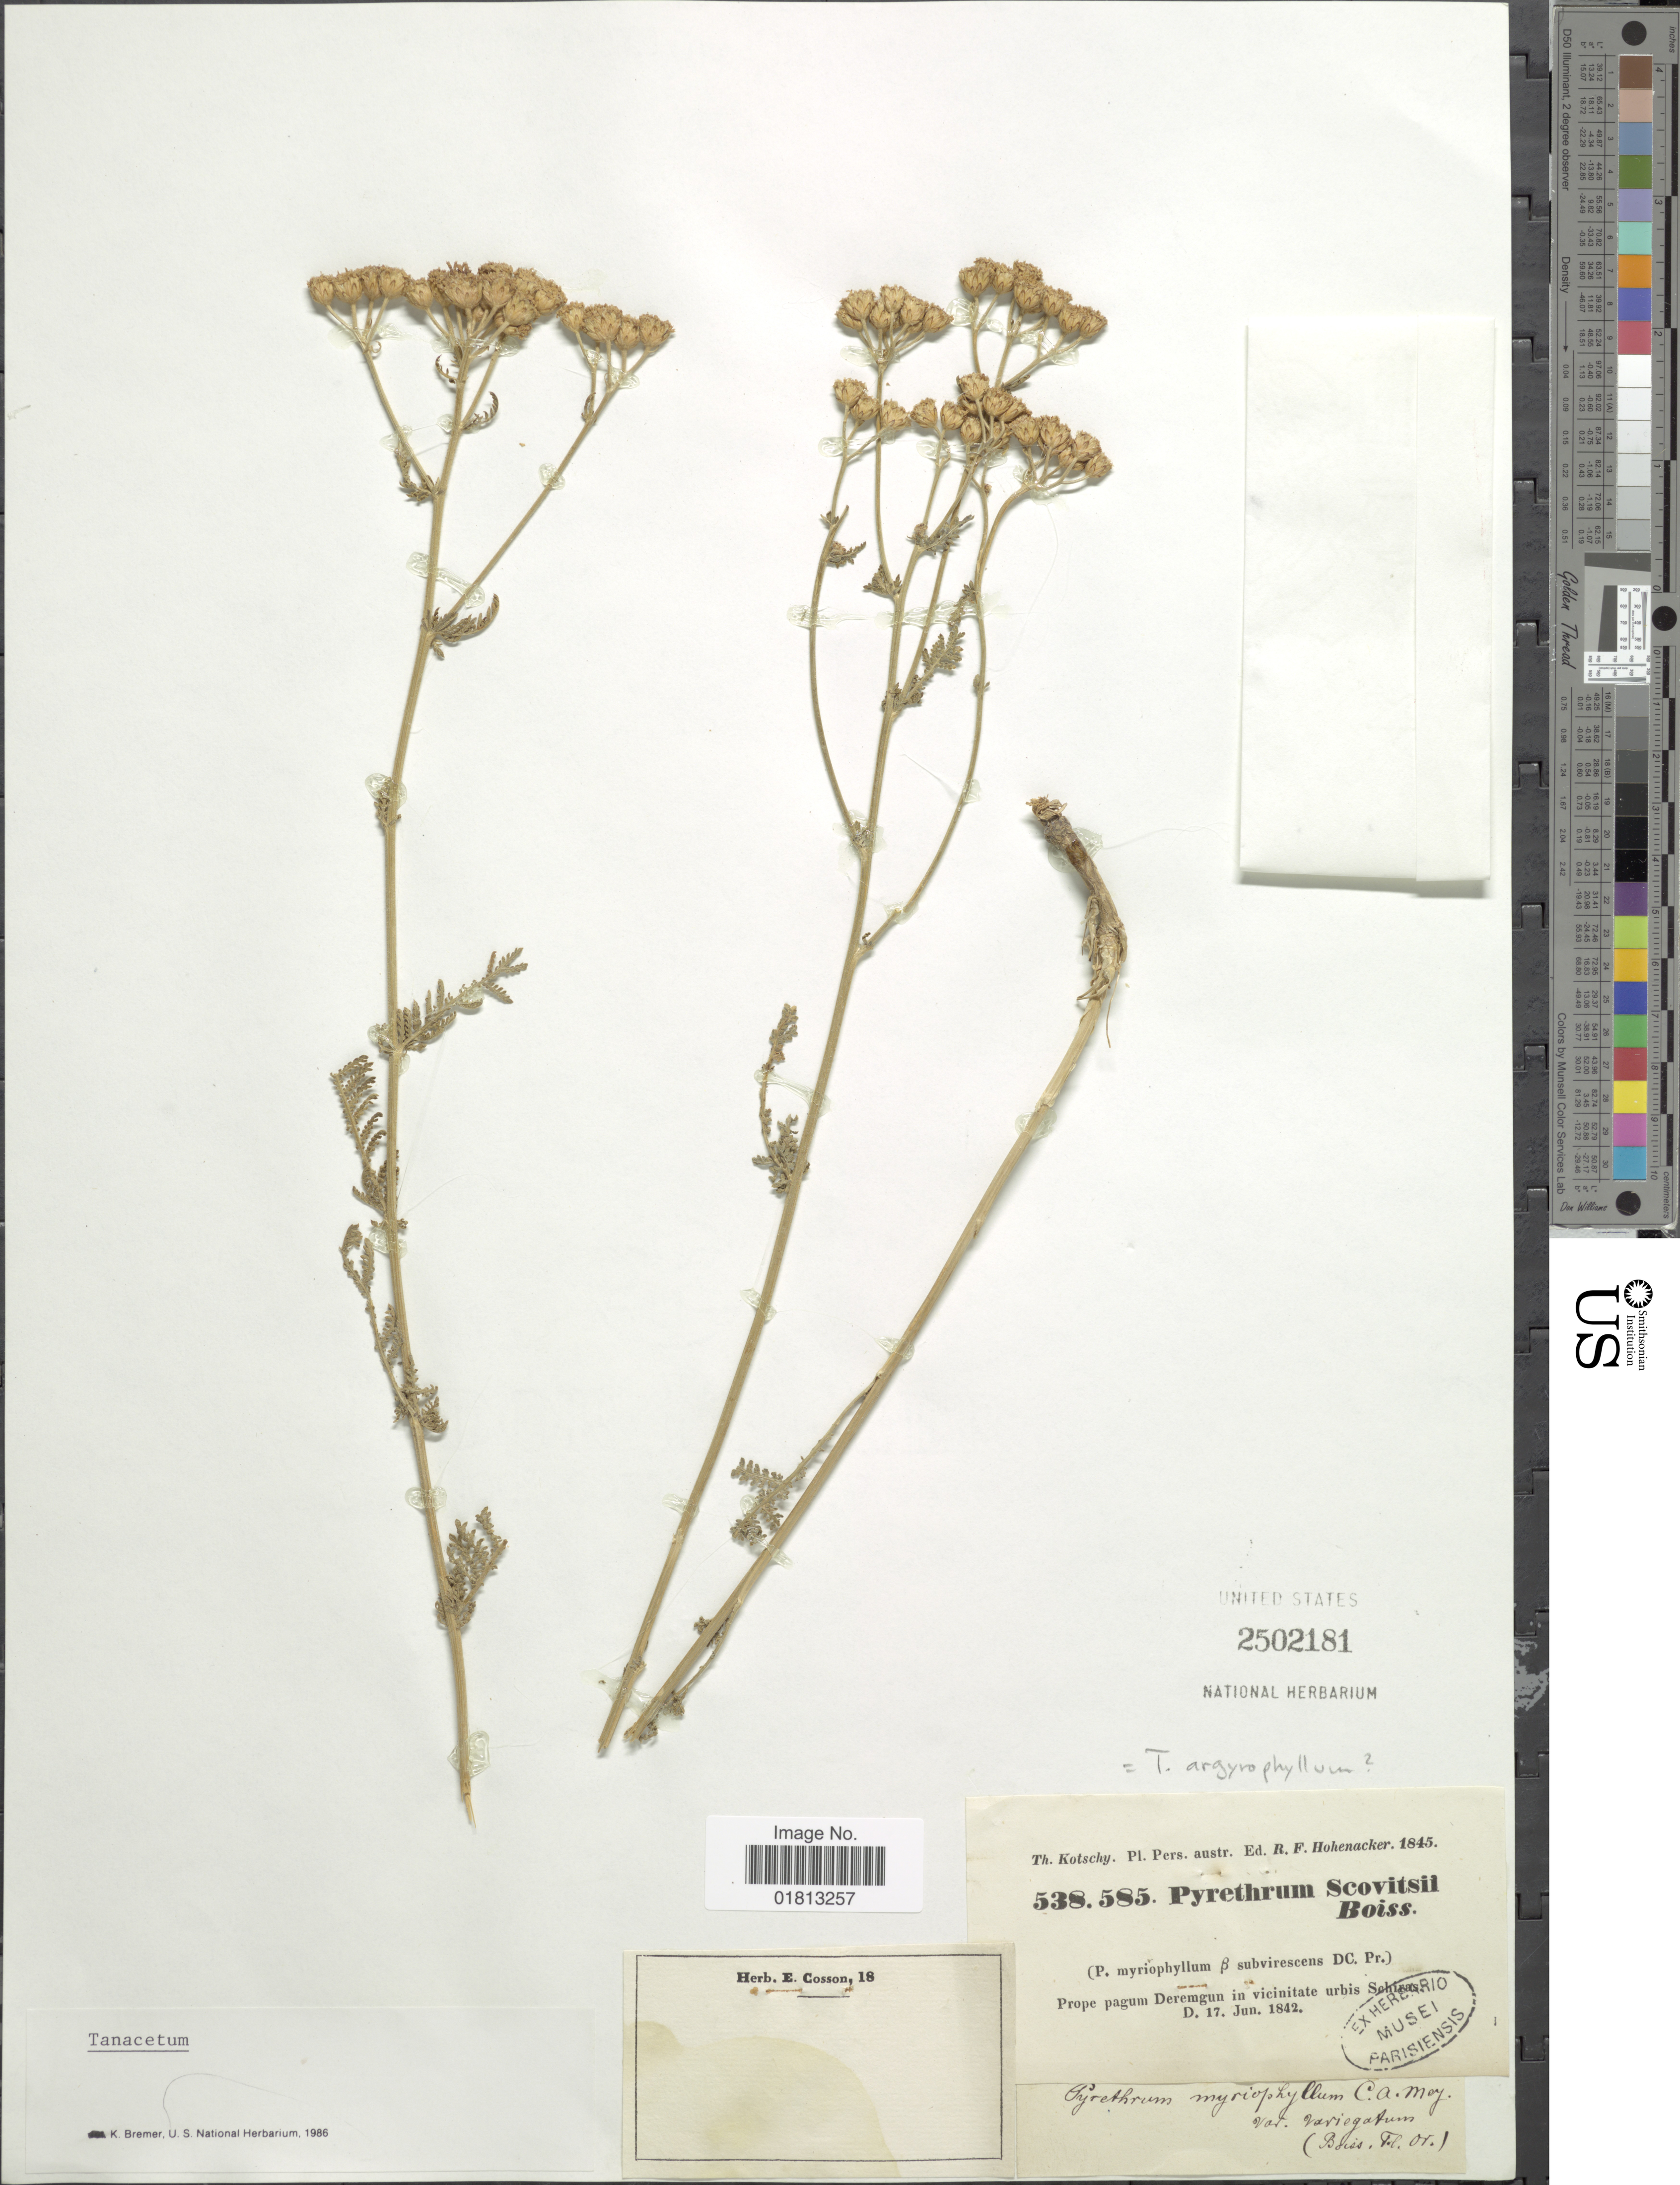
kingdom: Plantae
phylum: Tracheophyta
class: Magnoliopsida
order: Asterales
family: Asteraceae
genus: Tanacetum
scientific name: Tanacetum argyrophyllum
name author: (C. Koch) Tzvelev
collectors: K. G. Kotschy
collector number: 538/585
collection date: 1842-06-17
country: Iran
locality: Pers. austr. Prope pagum Deremgun in vicinitate urbis Schiras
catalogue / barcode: US 2502181